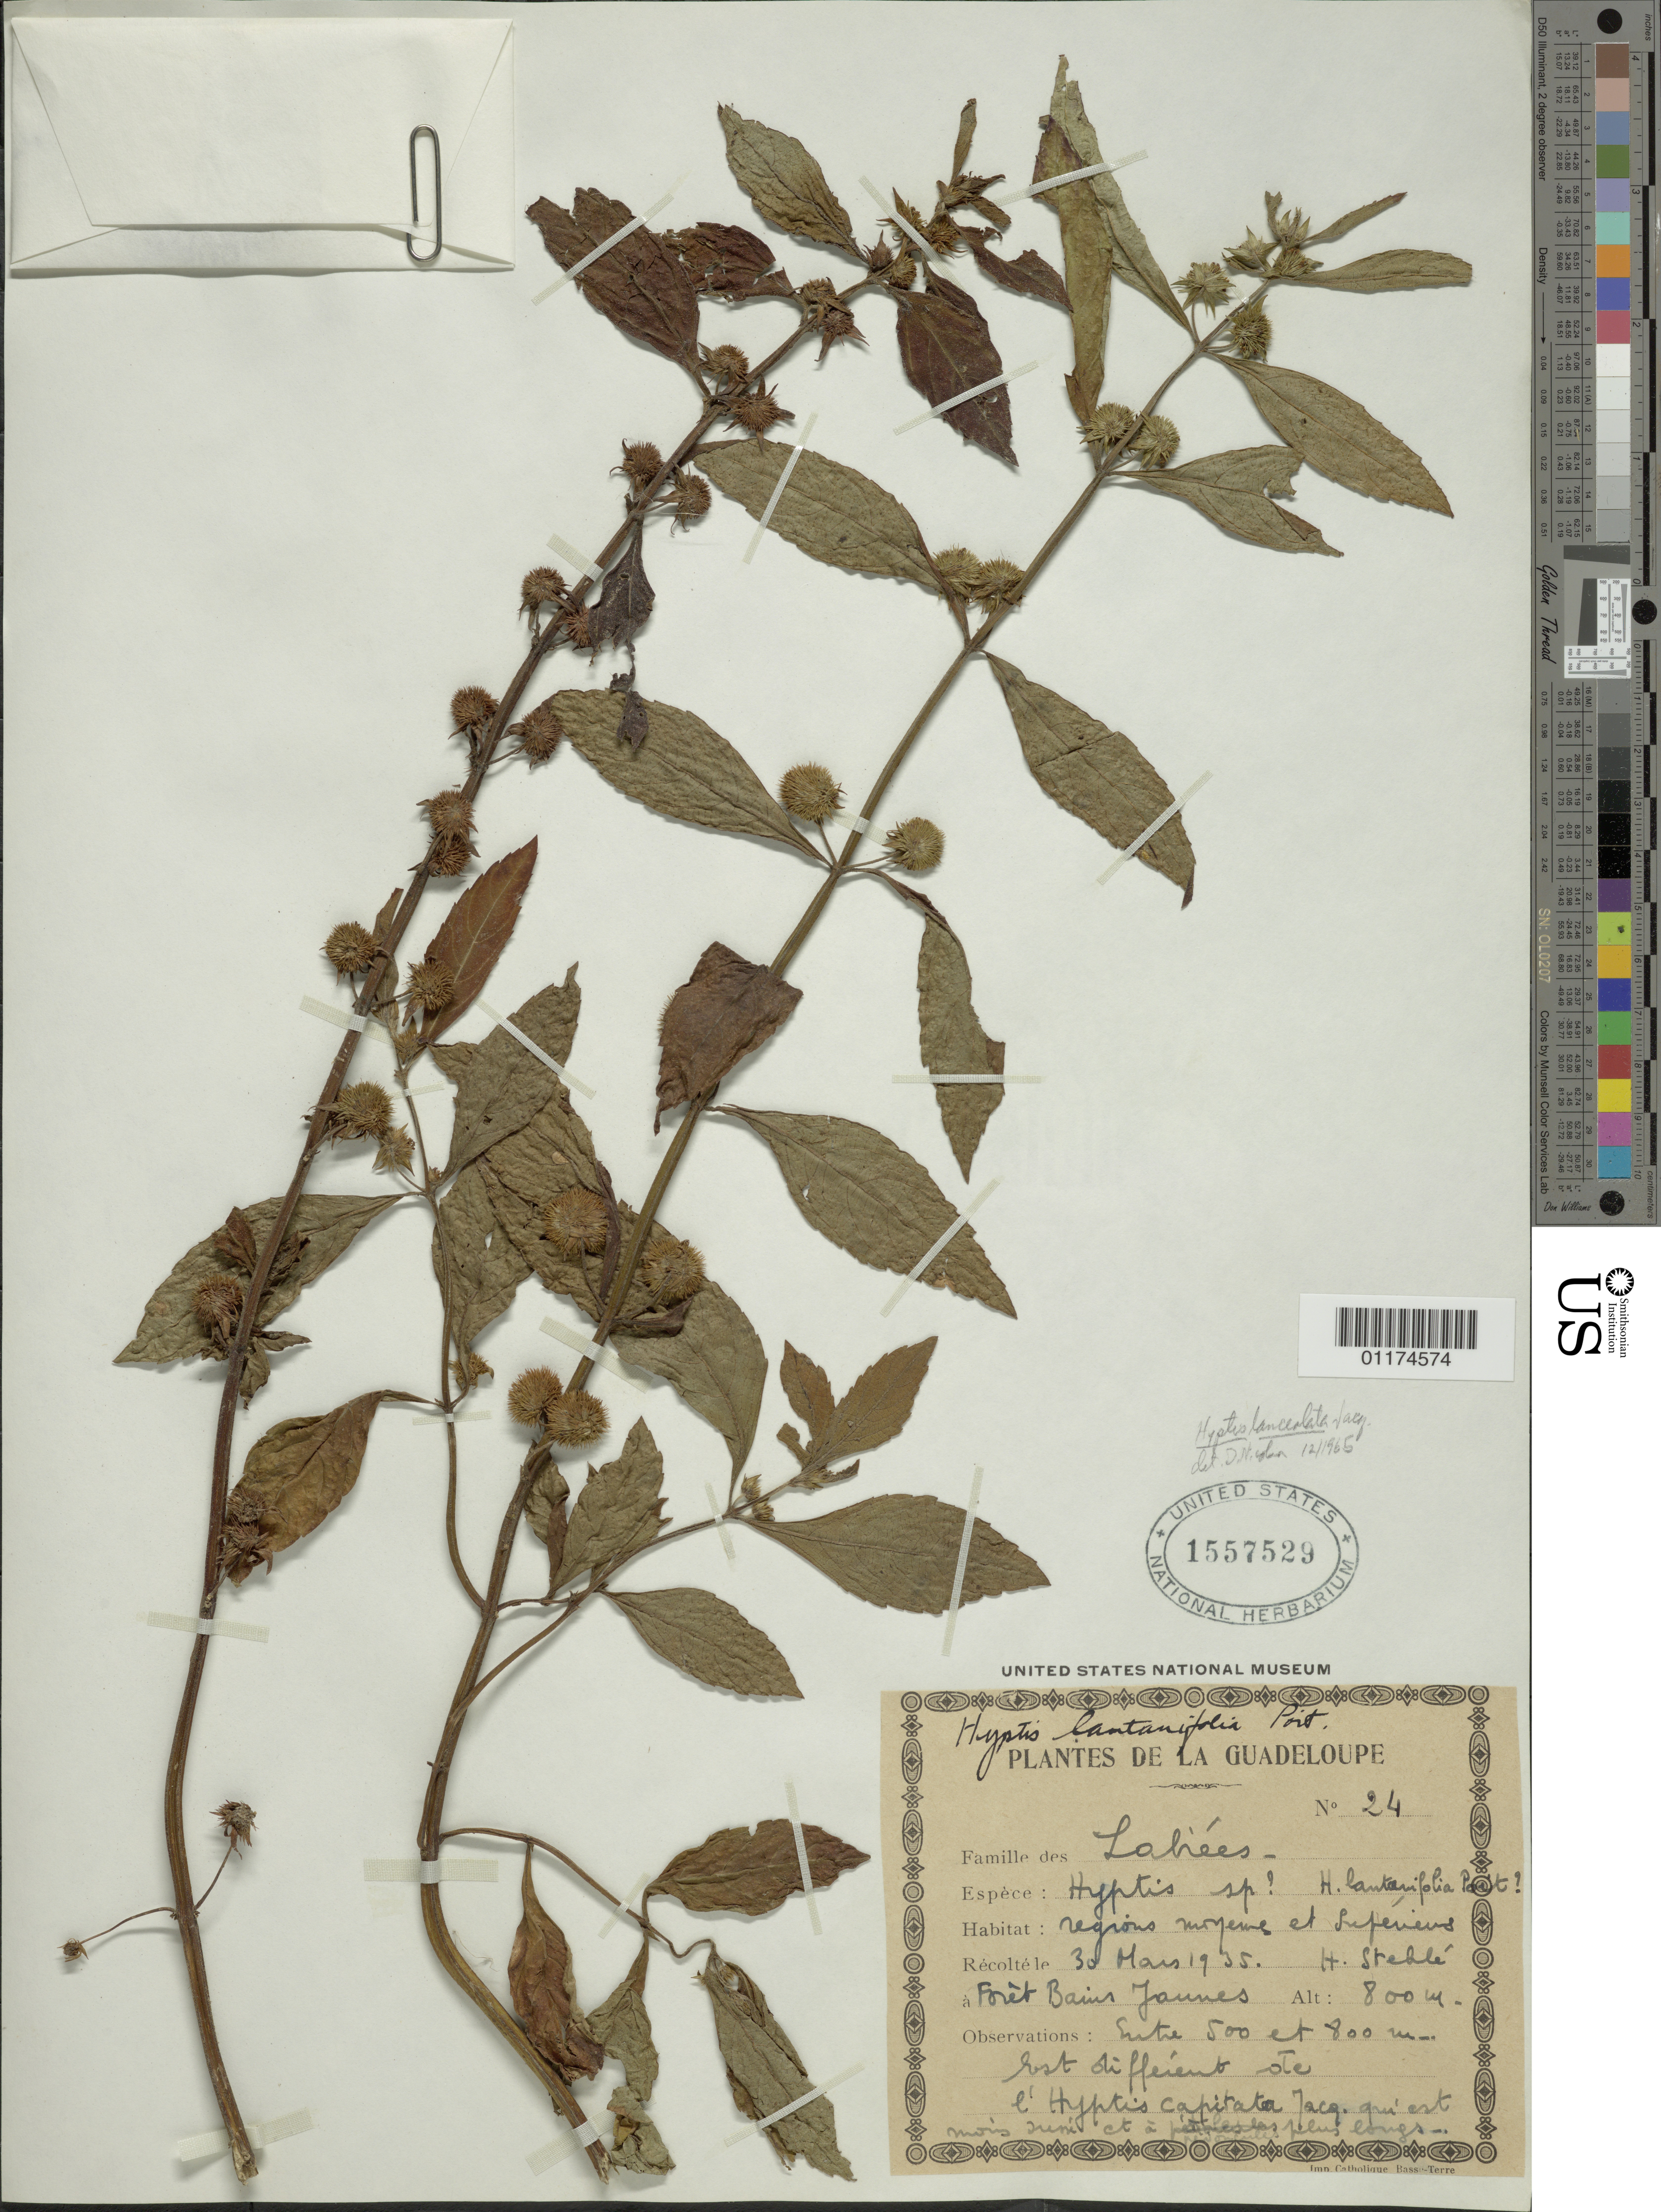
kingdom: Plantae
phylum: Tracheophyta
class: Magnoliopsida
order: Lamiales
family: Lamiaceae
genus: Hyptis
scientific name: Hyptis lantanifolia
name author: Poit.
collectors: H. Stehlé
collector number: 24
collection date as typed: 30 Mar 1935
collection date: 1935-03-30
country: Guadeloupe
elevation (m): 500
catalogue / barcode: US 1557529